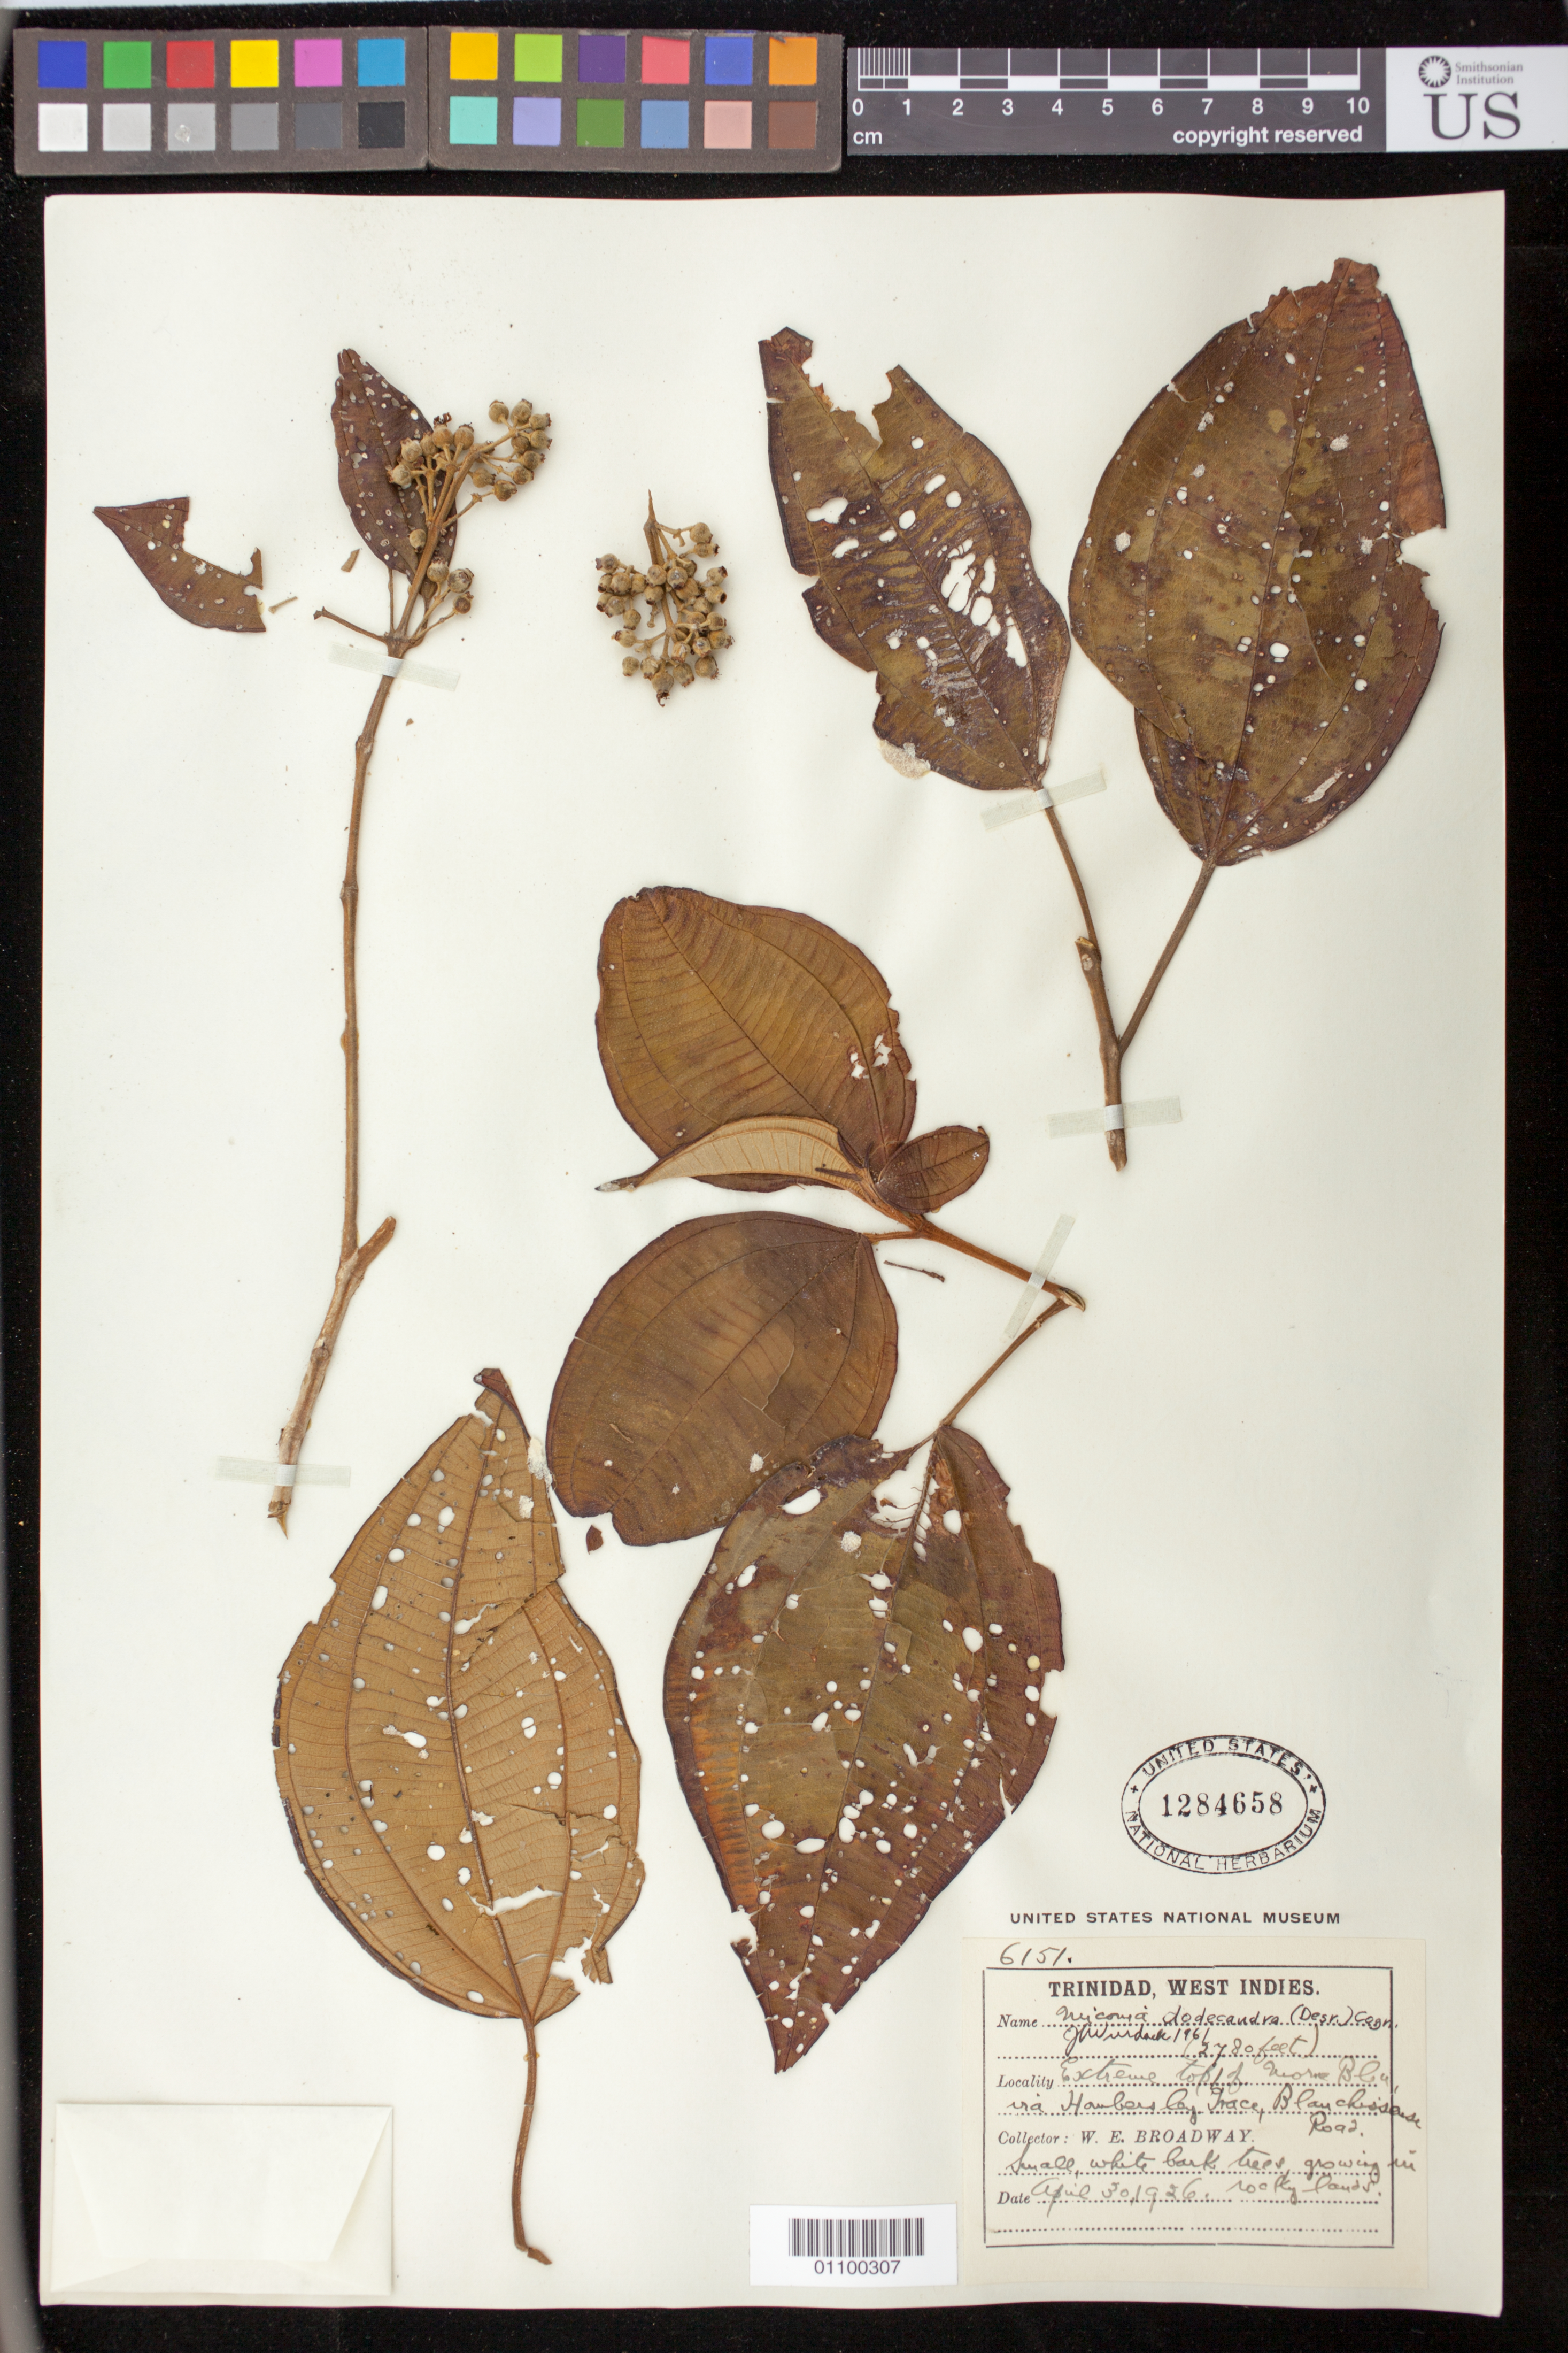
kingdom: Plantae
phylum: Tracheophyta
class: Magnoliopsida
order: Myrtales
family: Melastomataceae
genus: Miconia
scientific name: Miconia dodecandra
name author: Cogn.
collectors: W. E. Broadway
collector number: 6151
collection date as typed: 30 Apr 1926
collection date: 1926-04-30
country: Trinidad and Tobago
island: Trinidad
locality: Extreme top of Morne Bleu via Hambersley Trace, Blanchisseuse Road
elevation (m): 847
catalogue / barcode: US 1284658